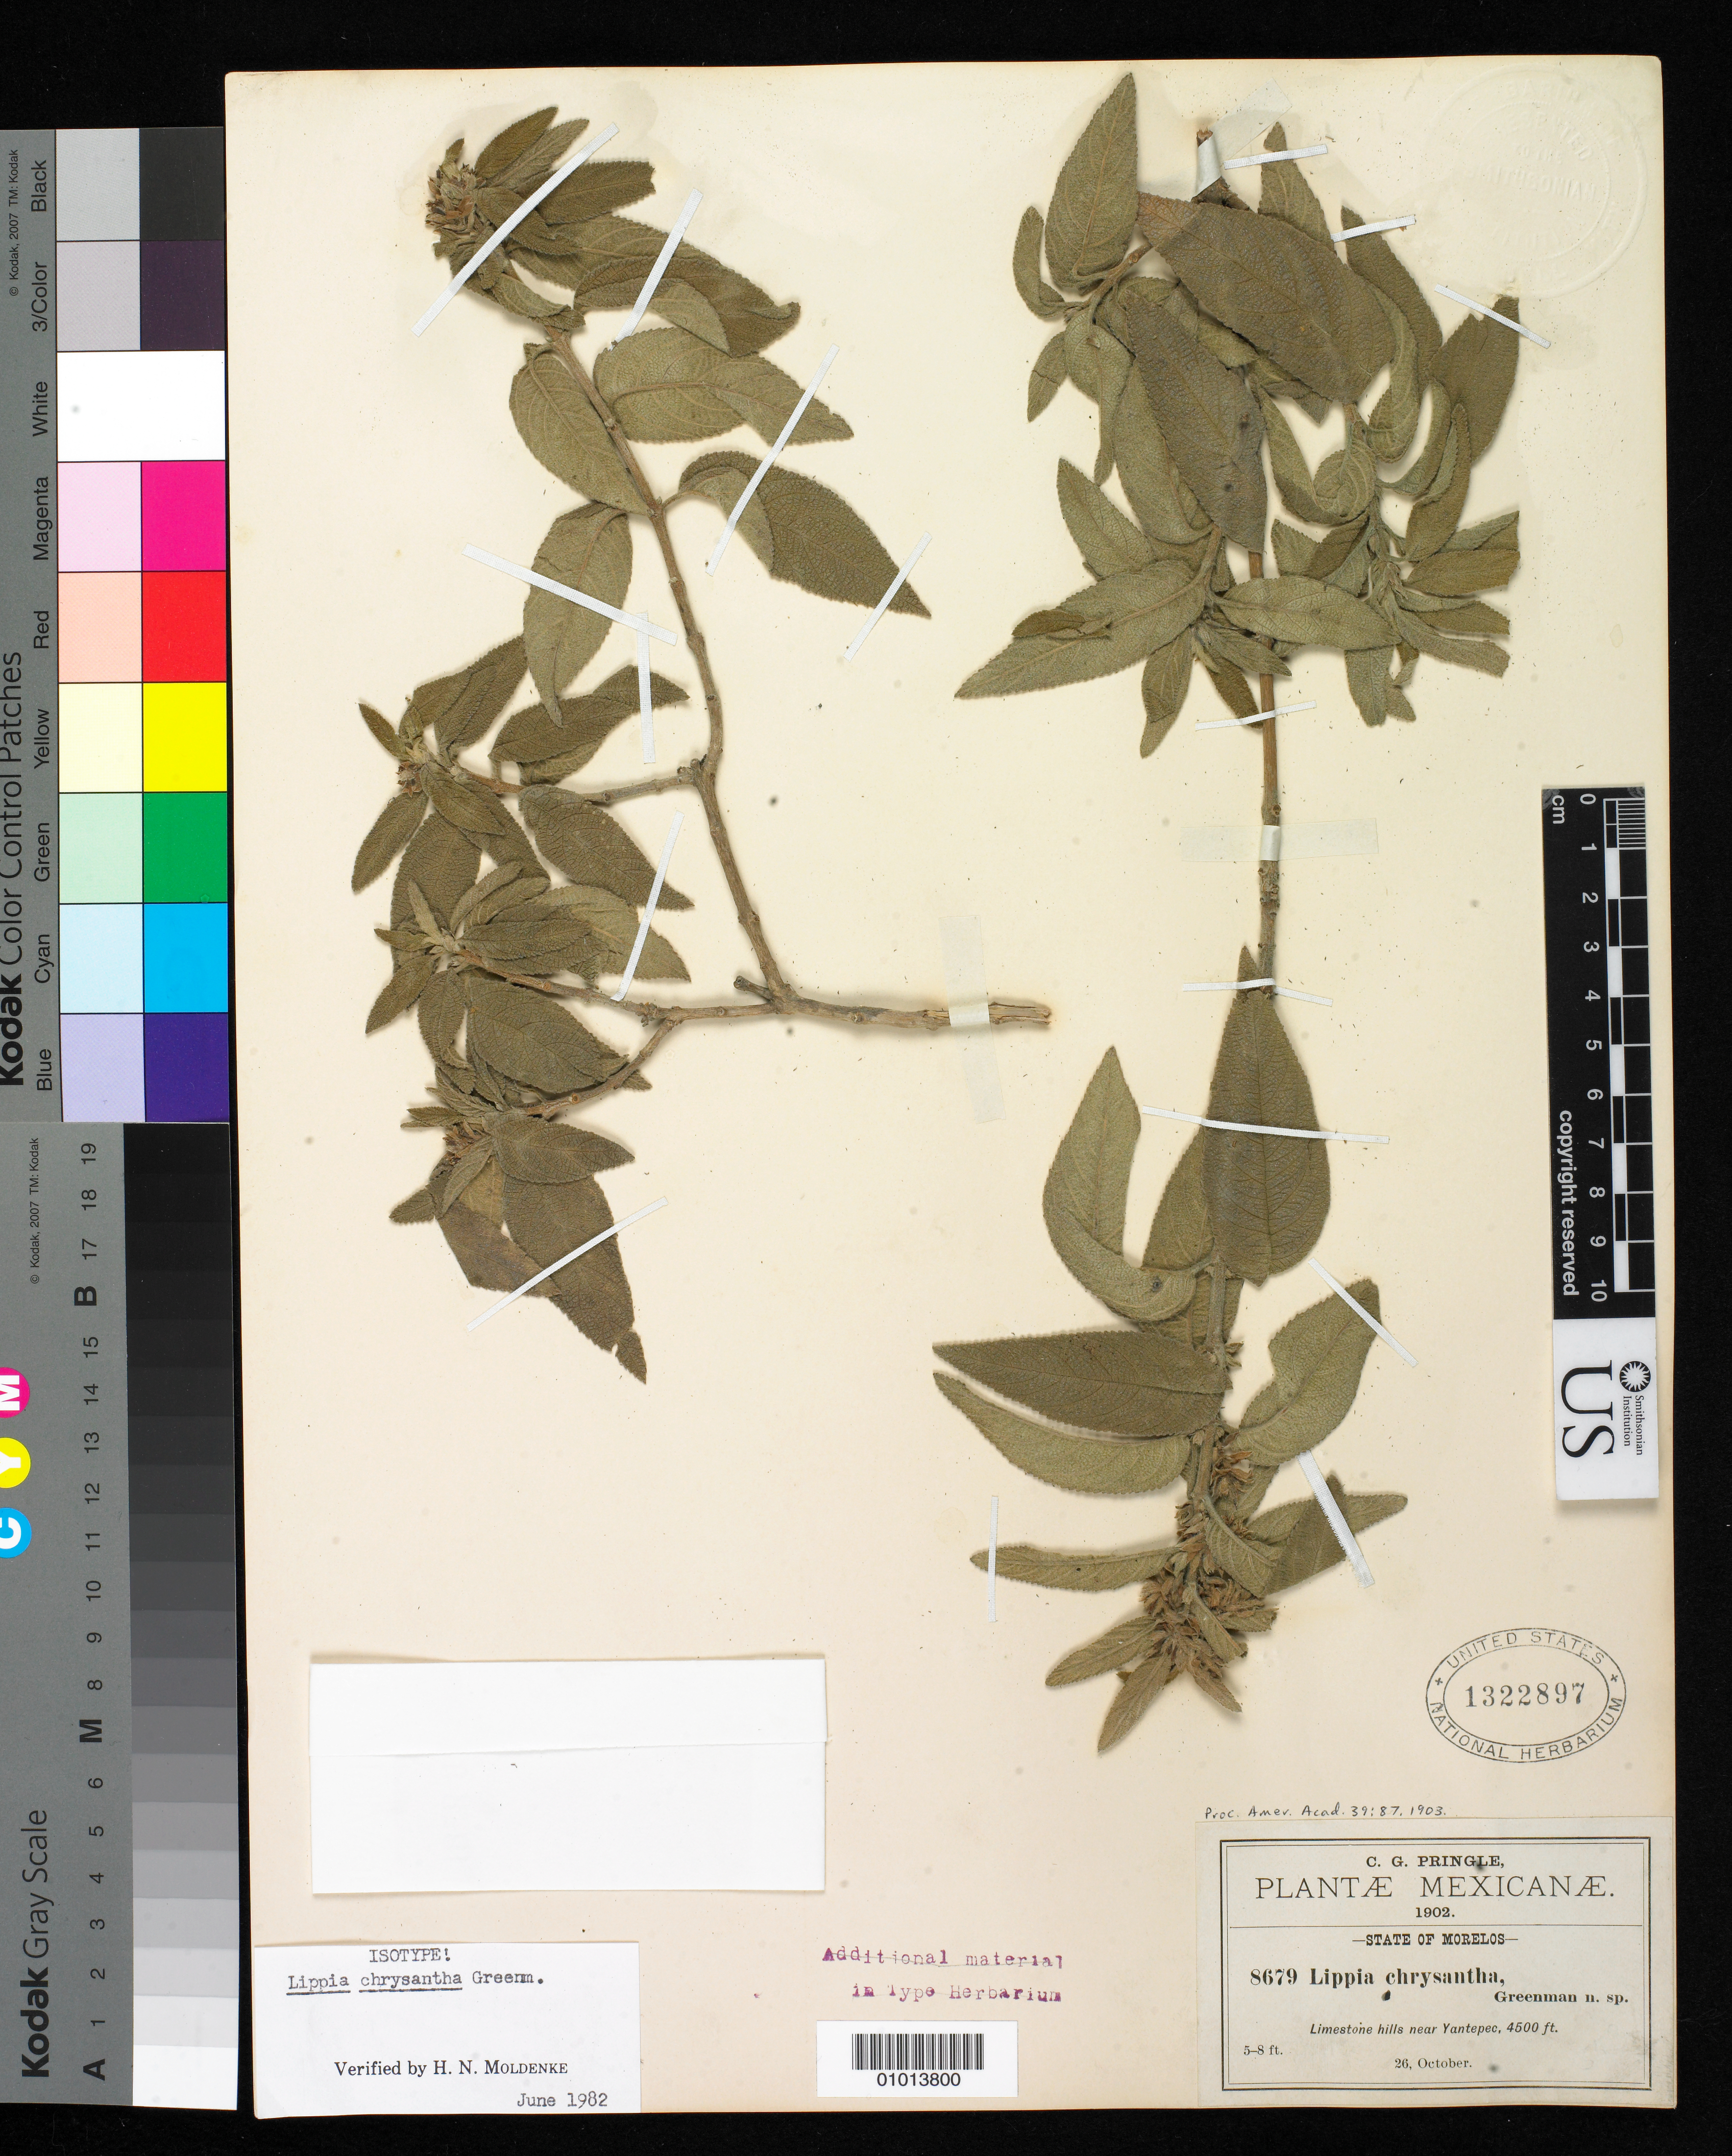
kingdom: Plantae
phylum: Tracheophyta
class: Magnoliopsida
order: Lamiales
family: Verbenaceae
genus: Lippia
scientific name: Lippia chrysantha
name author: Greenm.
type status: Isotype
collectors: C. G. Pringle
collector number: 8679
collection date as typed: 26 Oct 1902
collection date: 1902-10-26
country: Mexico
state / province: Morelos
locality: Limestone hills near Yantepec.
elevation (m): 1372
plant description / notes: Specimen ex John Donnell Smith herbarium.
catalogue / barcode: US 1322897